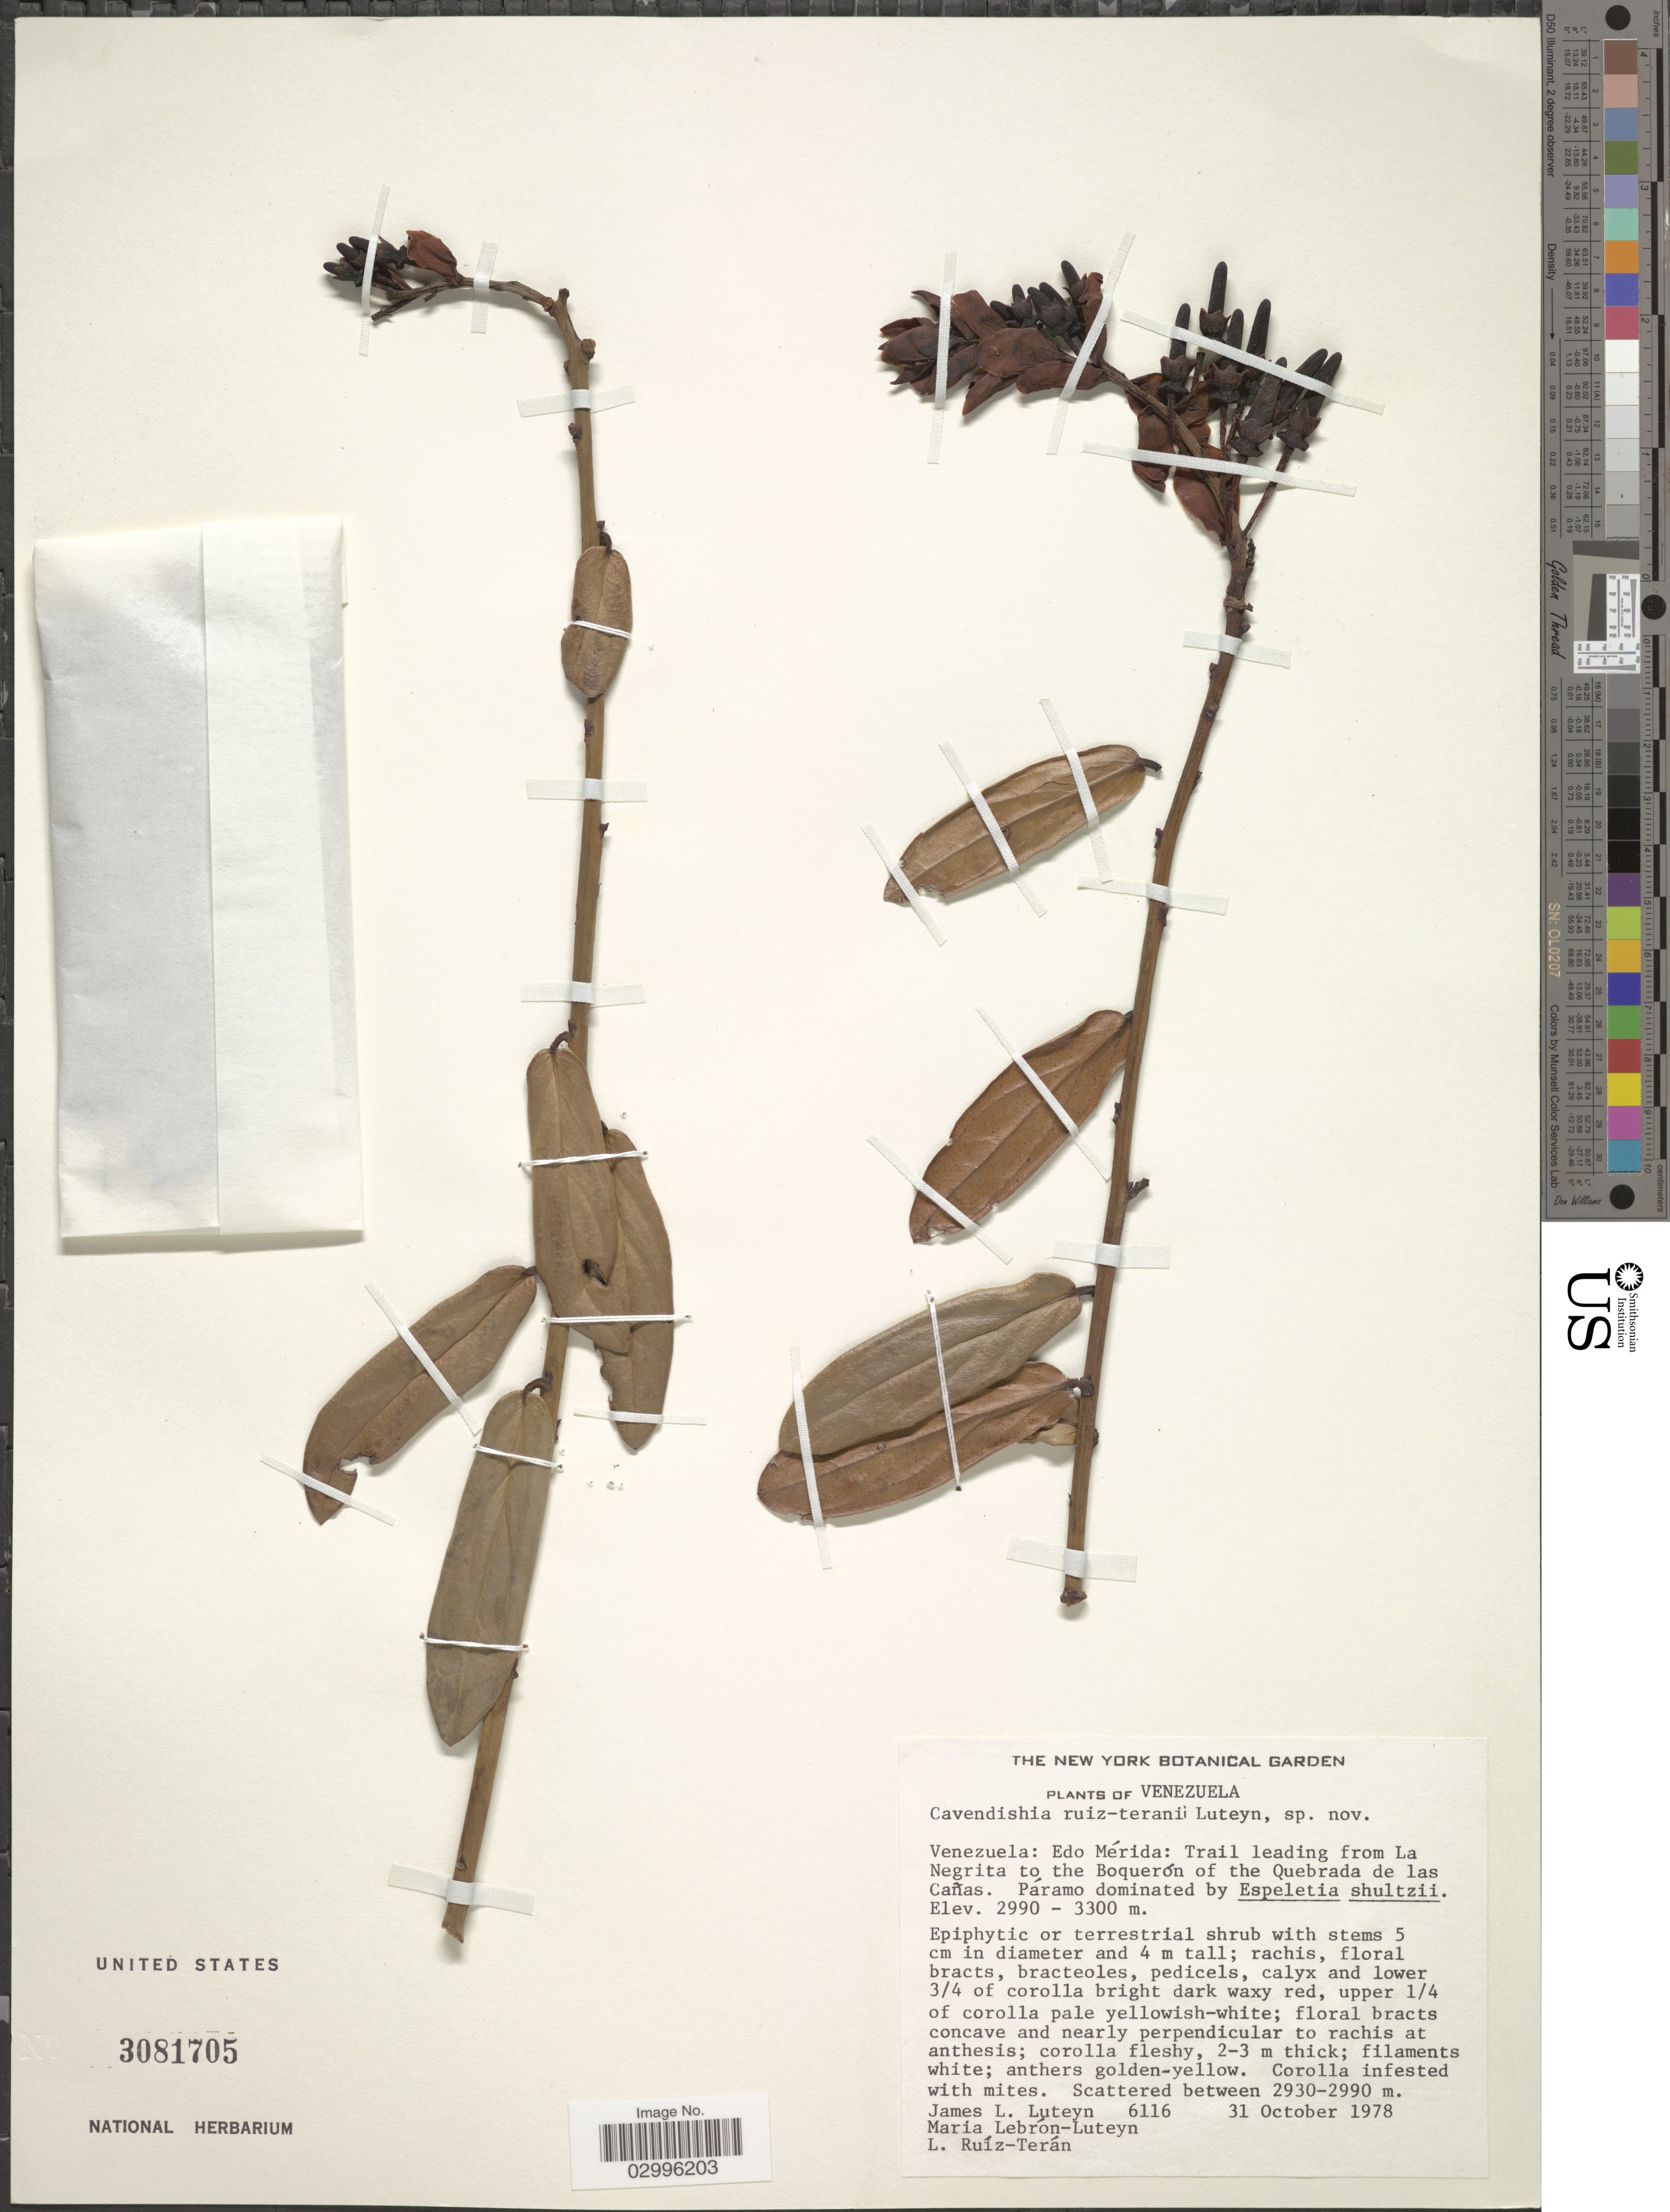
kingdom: Plantae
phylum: Tracheophyta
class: Magnoliopsida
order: Ericales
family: Ericaceae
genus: Cavendishia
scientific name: Cavendishia ruiz-teranii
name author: Luteyn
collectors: J. L. Luteyn, M. L. Lebrón-Luteyn & L. E. Ruíz-Terán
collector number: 6116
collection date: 1978-10-31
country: Venezuela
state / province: Mérida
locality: Trail leading from La Negrita to the Boquerón of the Quebrada de Las Cañas.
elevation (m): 2990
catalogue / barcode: US 3081705